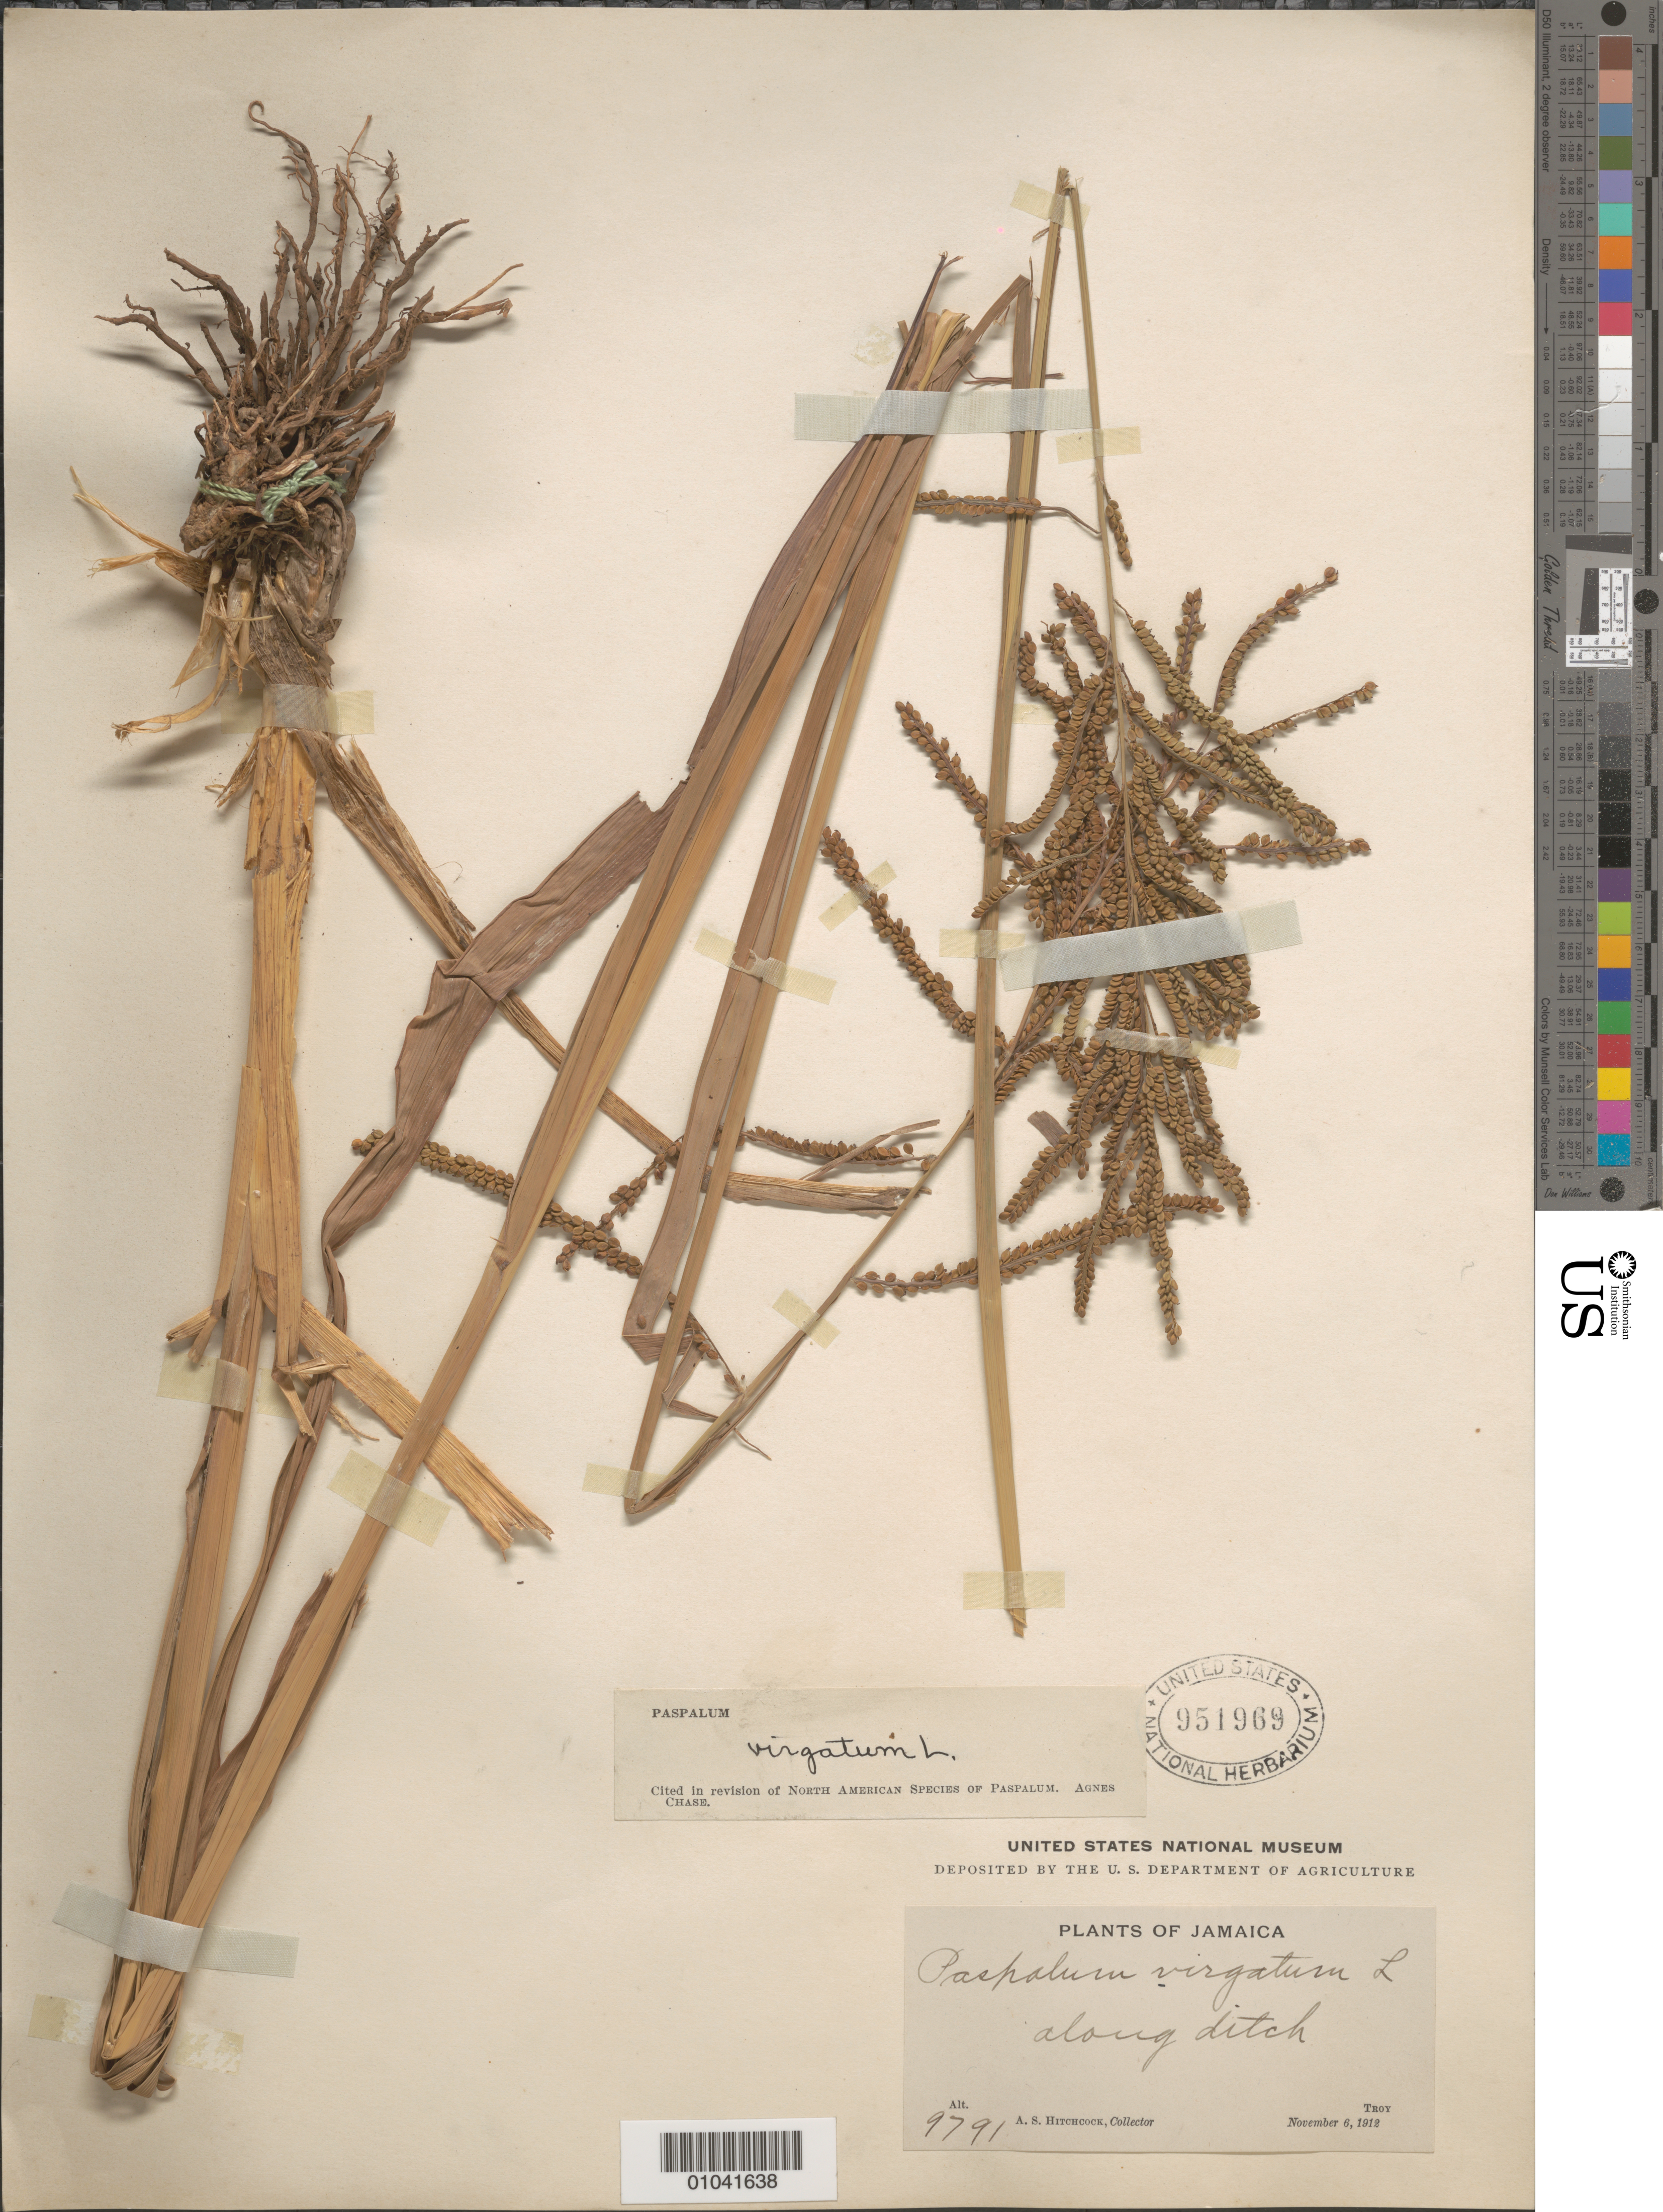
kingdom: Plantae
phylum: Tracheophyta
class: Liliopsida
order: Poales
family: Poaceae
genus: Paspalum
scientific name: Paspalum virgatum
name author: L.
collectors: A. S. Hitchcock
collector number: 9791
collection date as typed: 06 Nov 1912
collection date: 1912-11-06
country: Jamaica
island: Jamaica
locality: Troy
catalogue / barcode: US 951969